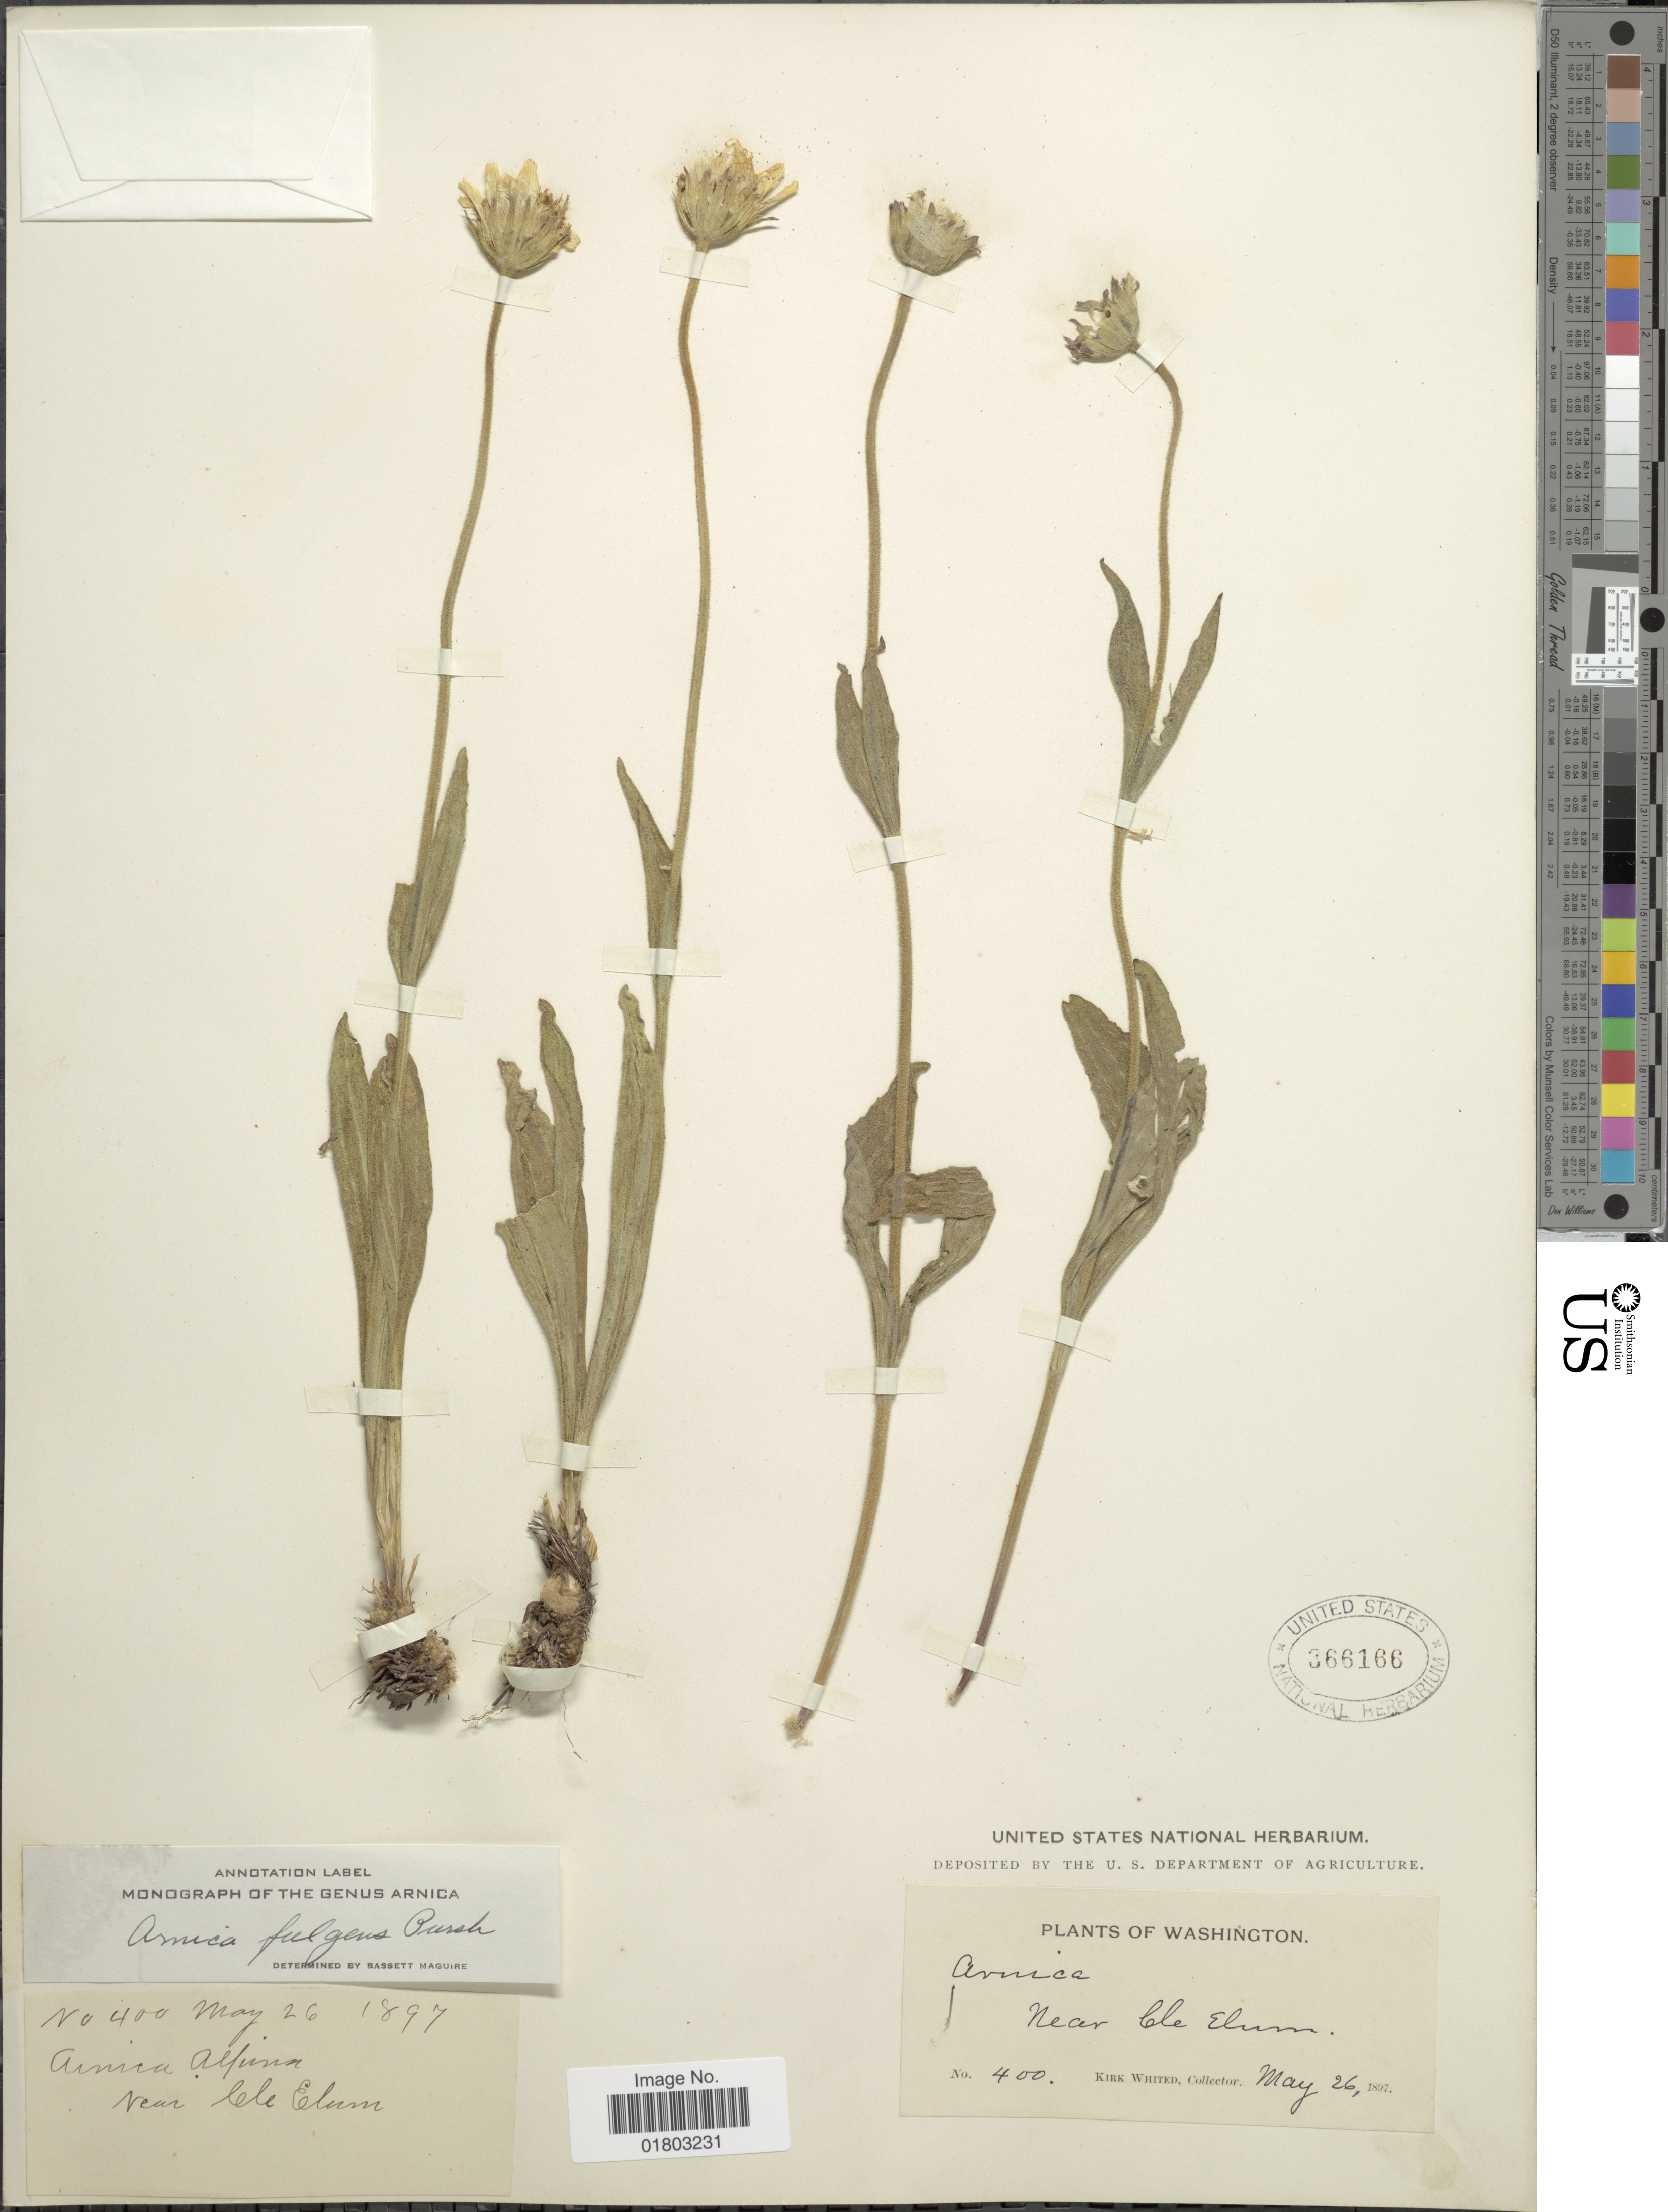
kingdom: Plantae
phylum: Tracheophyta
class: Magnoliopsida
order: Asterales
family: Asteraceae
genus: Arnica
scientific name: Arnica fulgens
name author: Pursh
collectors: K. Whited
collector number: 400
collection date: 1897-05-26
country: United States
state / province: Washington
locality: Near Cle Elum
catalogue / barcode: US 366166